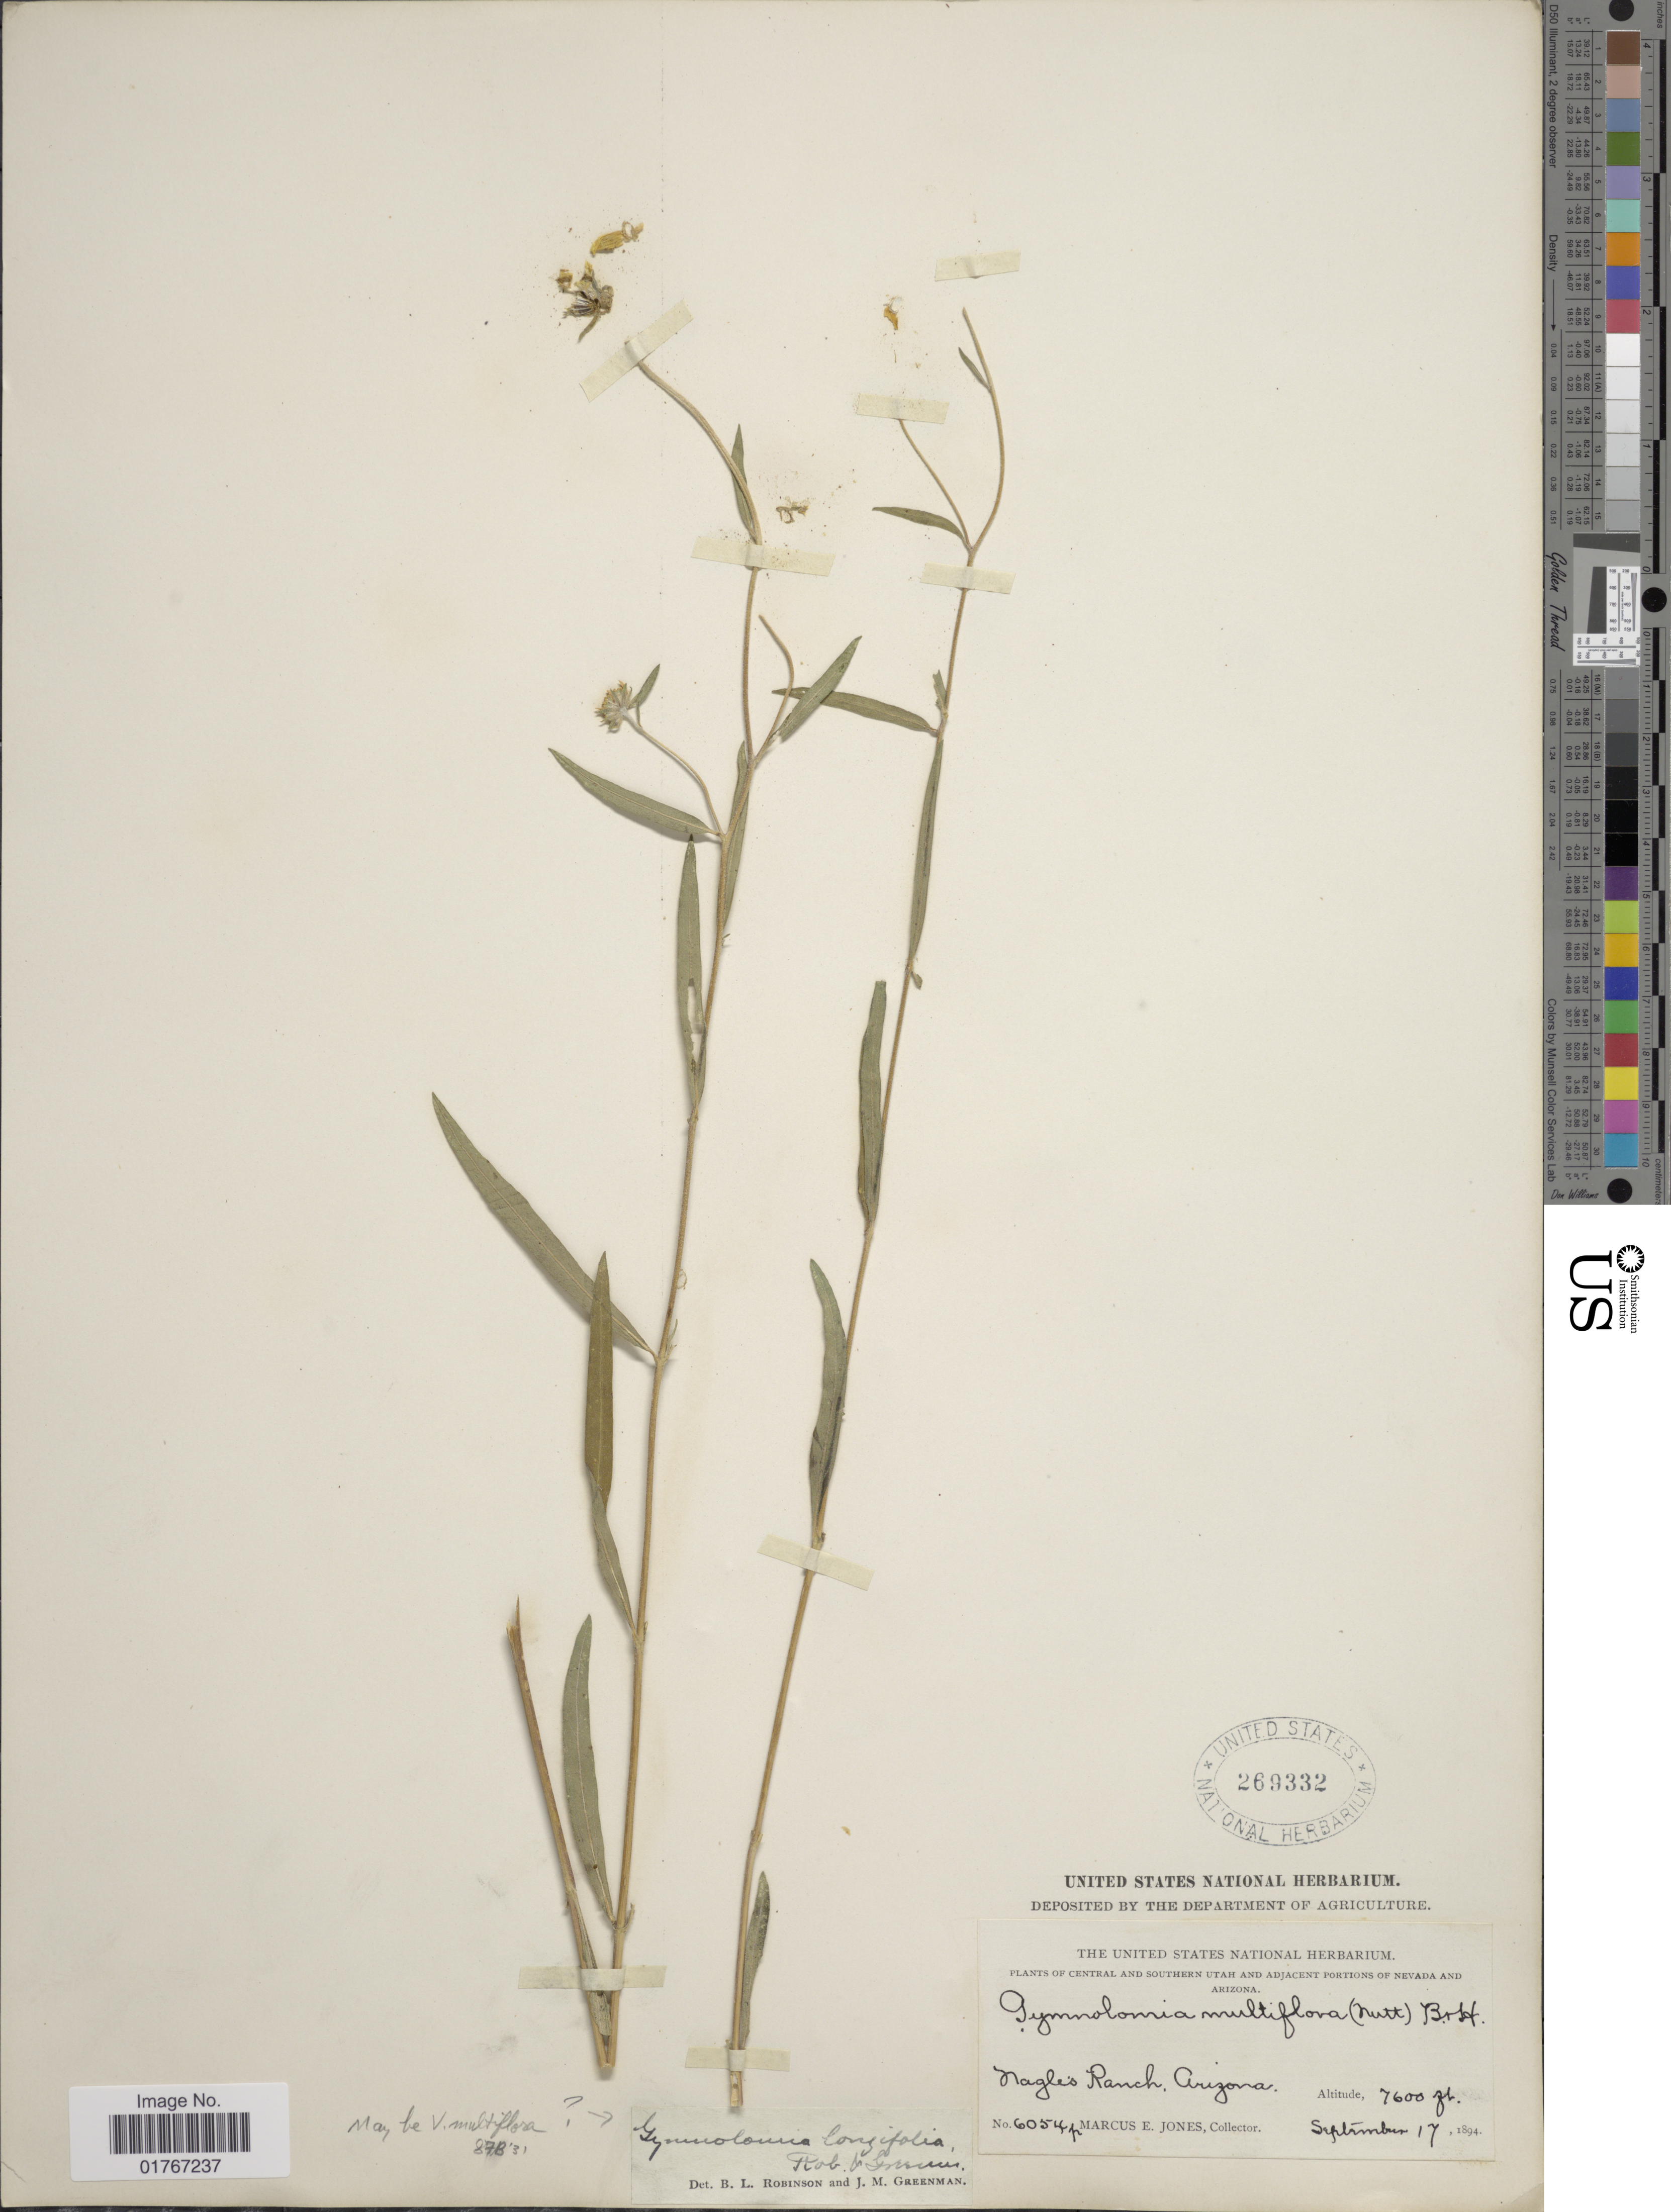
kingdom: Plantae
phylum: Tracheophyta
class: Magnoliopsida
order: Asterales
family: Asteraceae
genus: Heliomeris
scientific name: Heliomeris longifolia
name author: (B.L. Rob.) Cockerell & Greenm.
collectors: M. E. Jones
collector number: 6054p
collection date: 1894-09-17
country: United States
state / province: Arizona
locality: Central and Southern Utah and Adjacent portion of Nevada and Arizona, Nagles Ranch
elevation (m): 2316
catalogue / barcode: US 269332